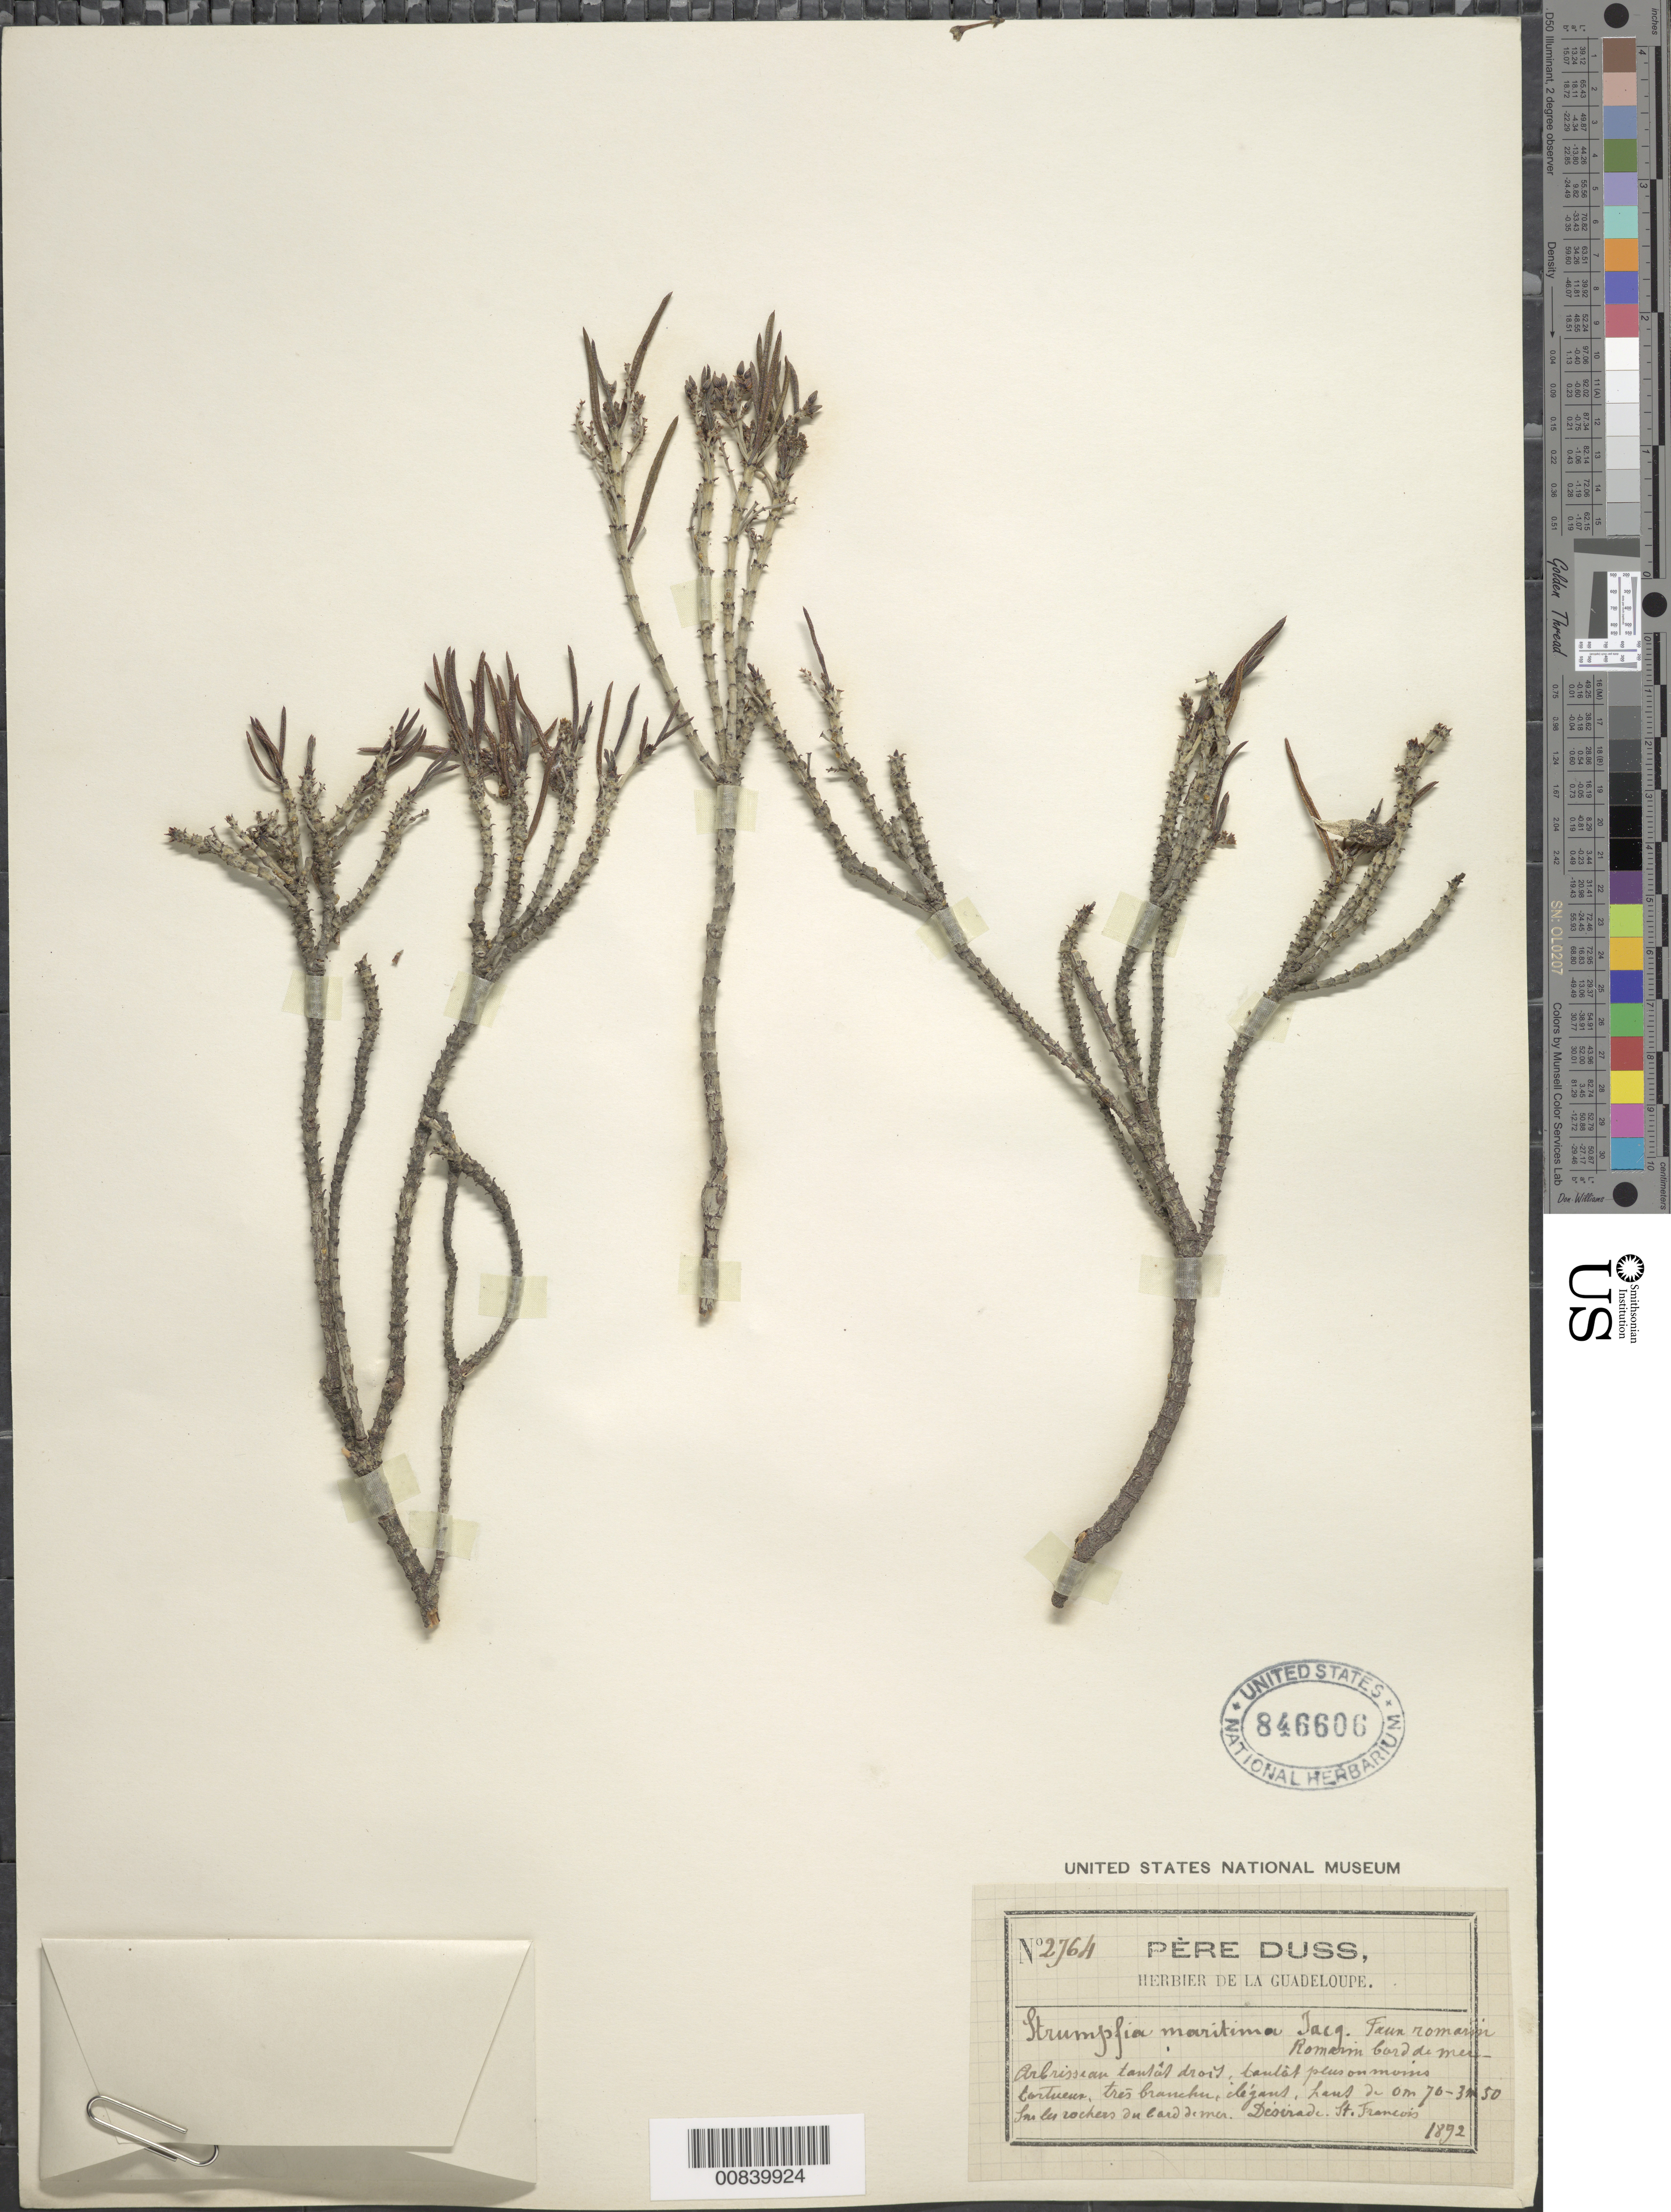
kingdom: Plantae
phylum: Tracheophyta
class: Magnoliopsida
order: Gentianales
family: Rubiaceae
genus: Strumpfia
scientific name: Strumpfia maritima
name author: Jacq.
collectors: Père Duss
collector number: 2764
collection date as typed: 1892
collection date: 1892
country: Bahamas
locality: Désirad. St. Francois.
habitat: Sur les rochers -n card de mer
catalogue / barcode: US 846606